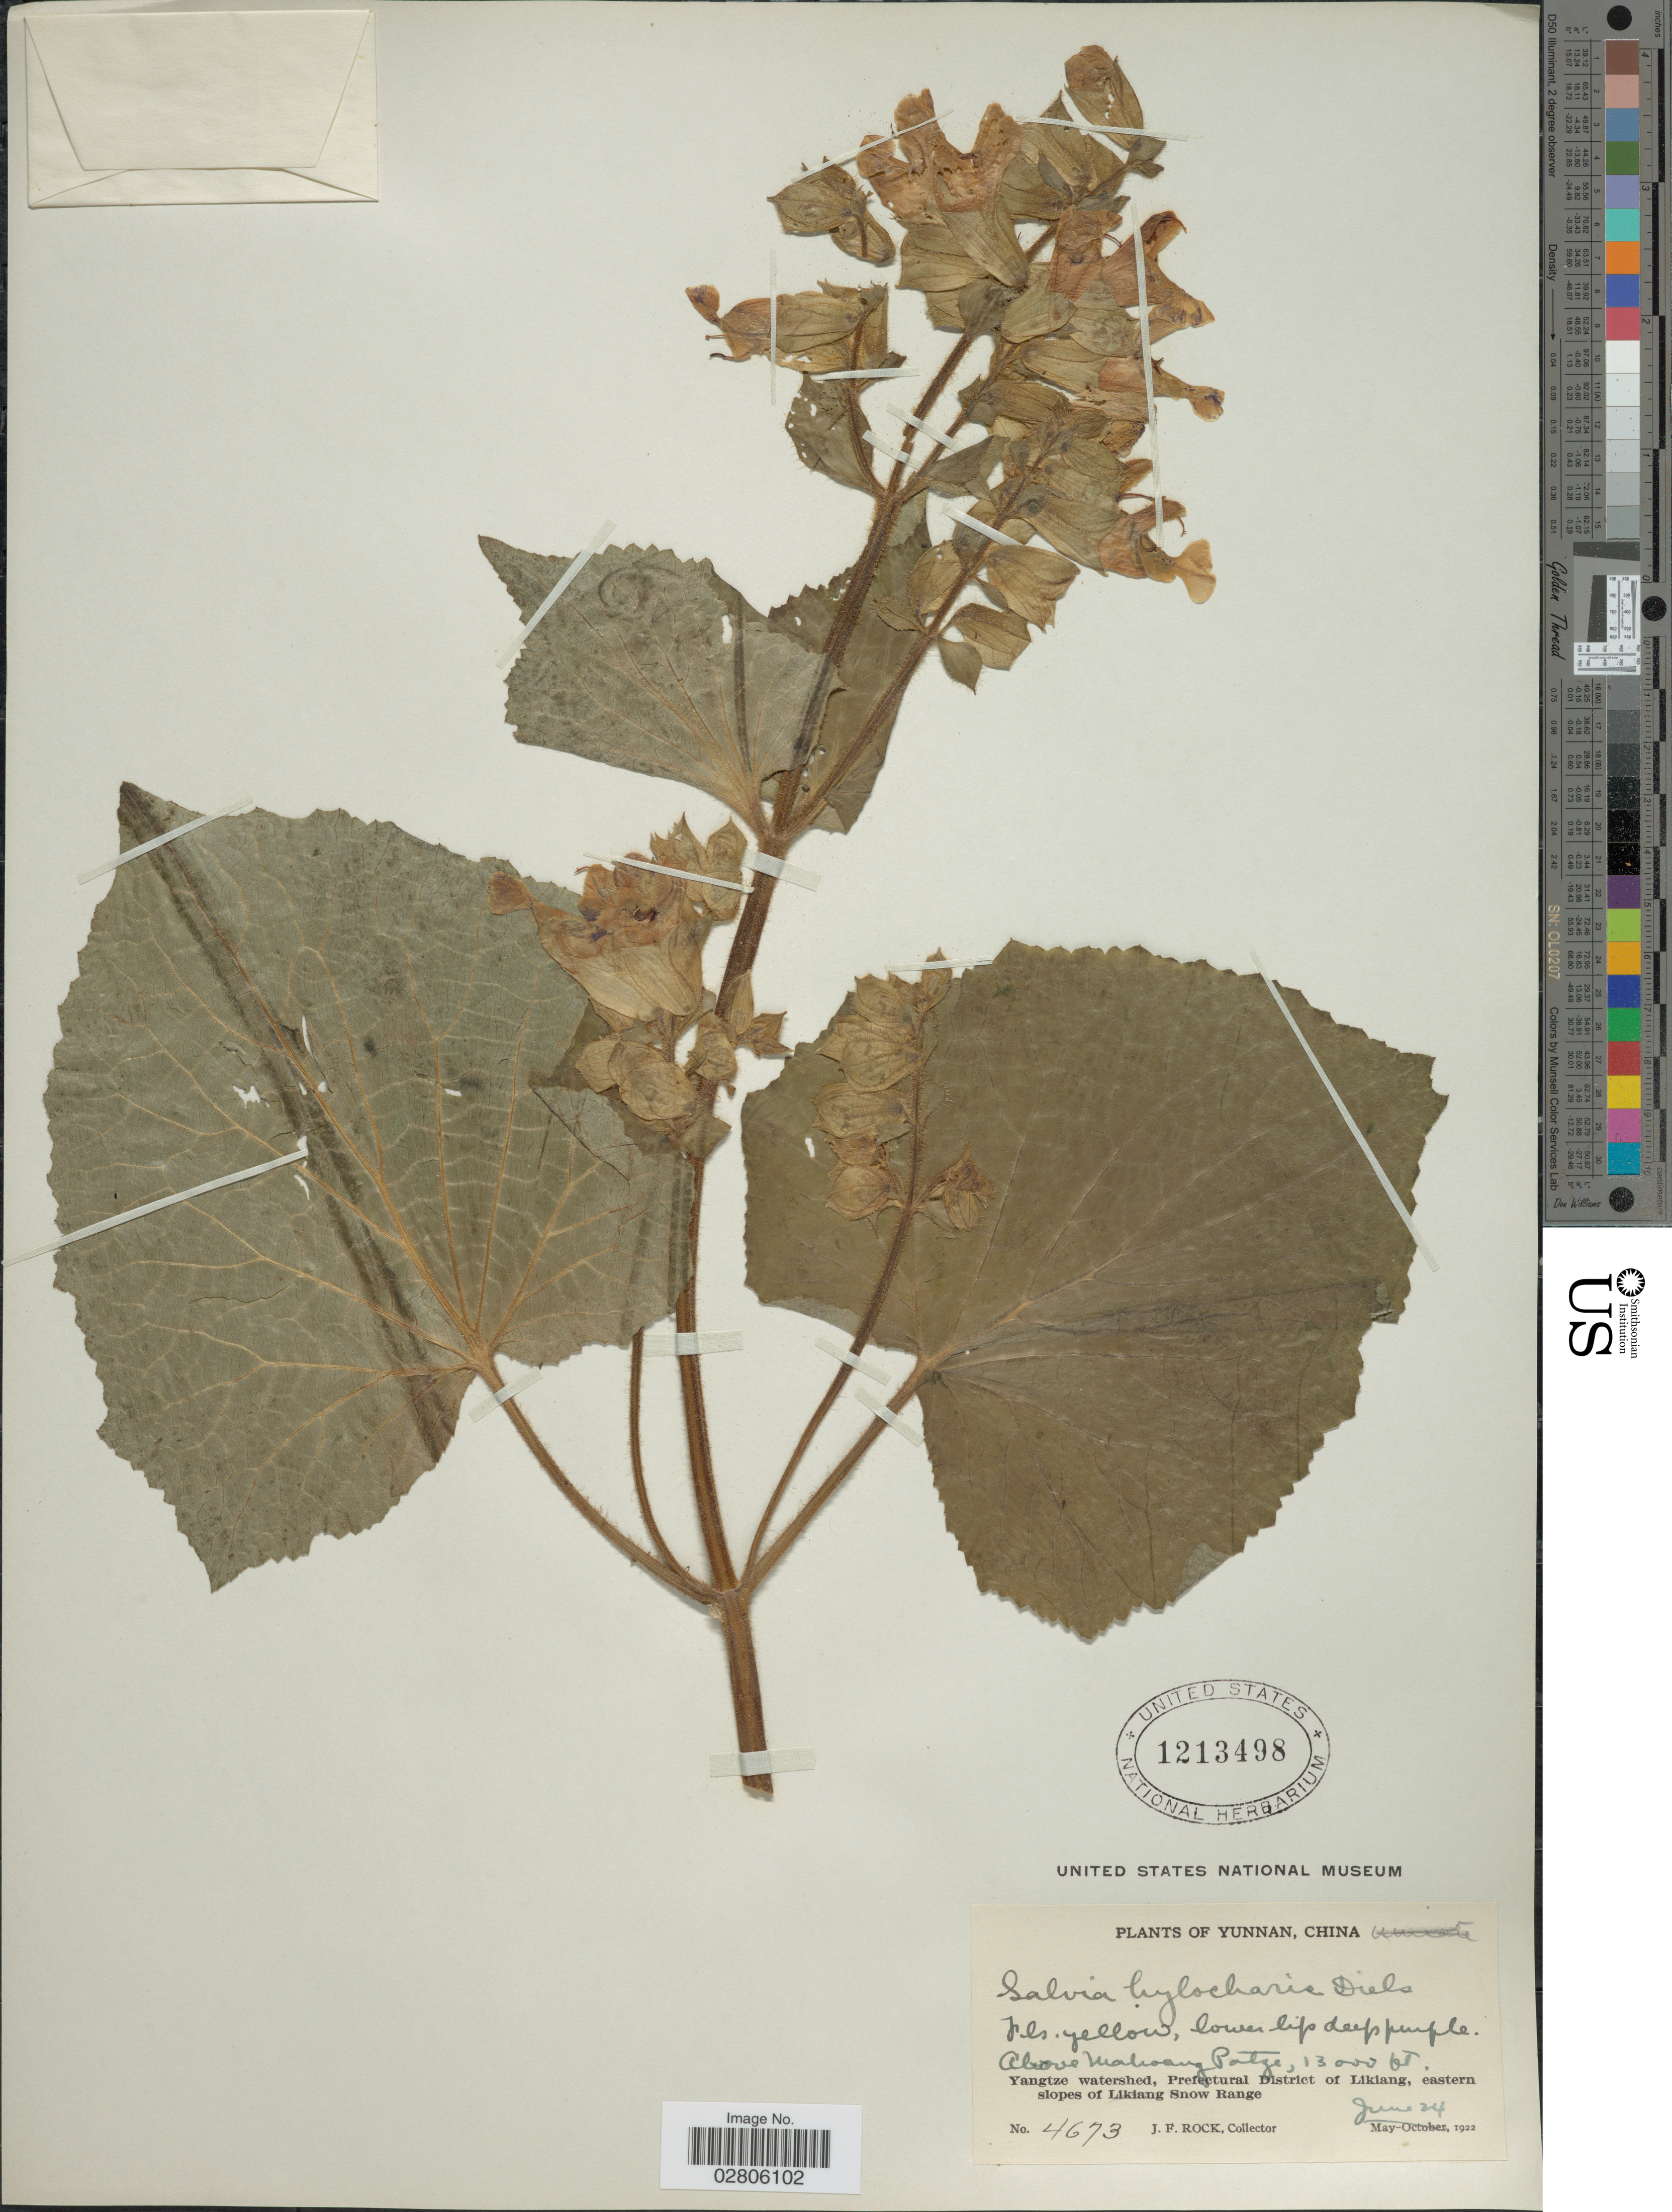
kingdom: Plantae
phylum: Tracheophyta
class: Magnoliopsida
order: Lamiales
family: Lamiaceae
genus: Salvia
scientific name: Salvia hylocharis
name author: Diels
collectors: J. Rock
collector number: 4673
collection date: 1922-07-24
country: China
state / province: Yunnan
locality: Above Makong Patze, Yangtze watershed, Prefectural District of Likiang, eastern slopes of Likiang Snow Range.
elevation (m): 3962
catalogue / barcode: US 1213498